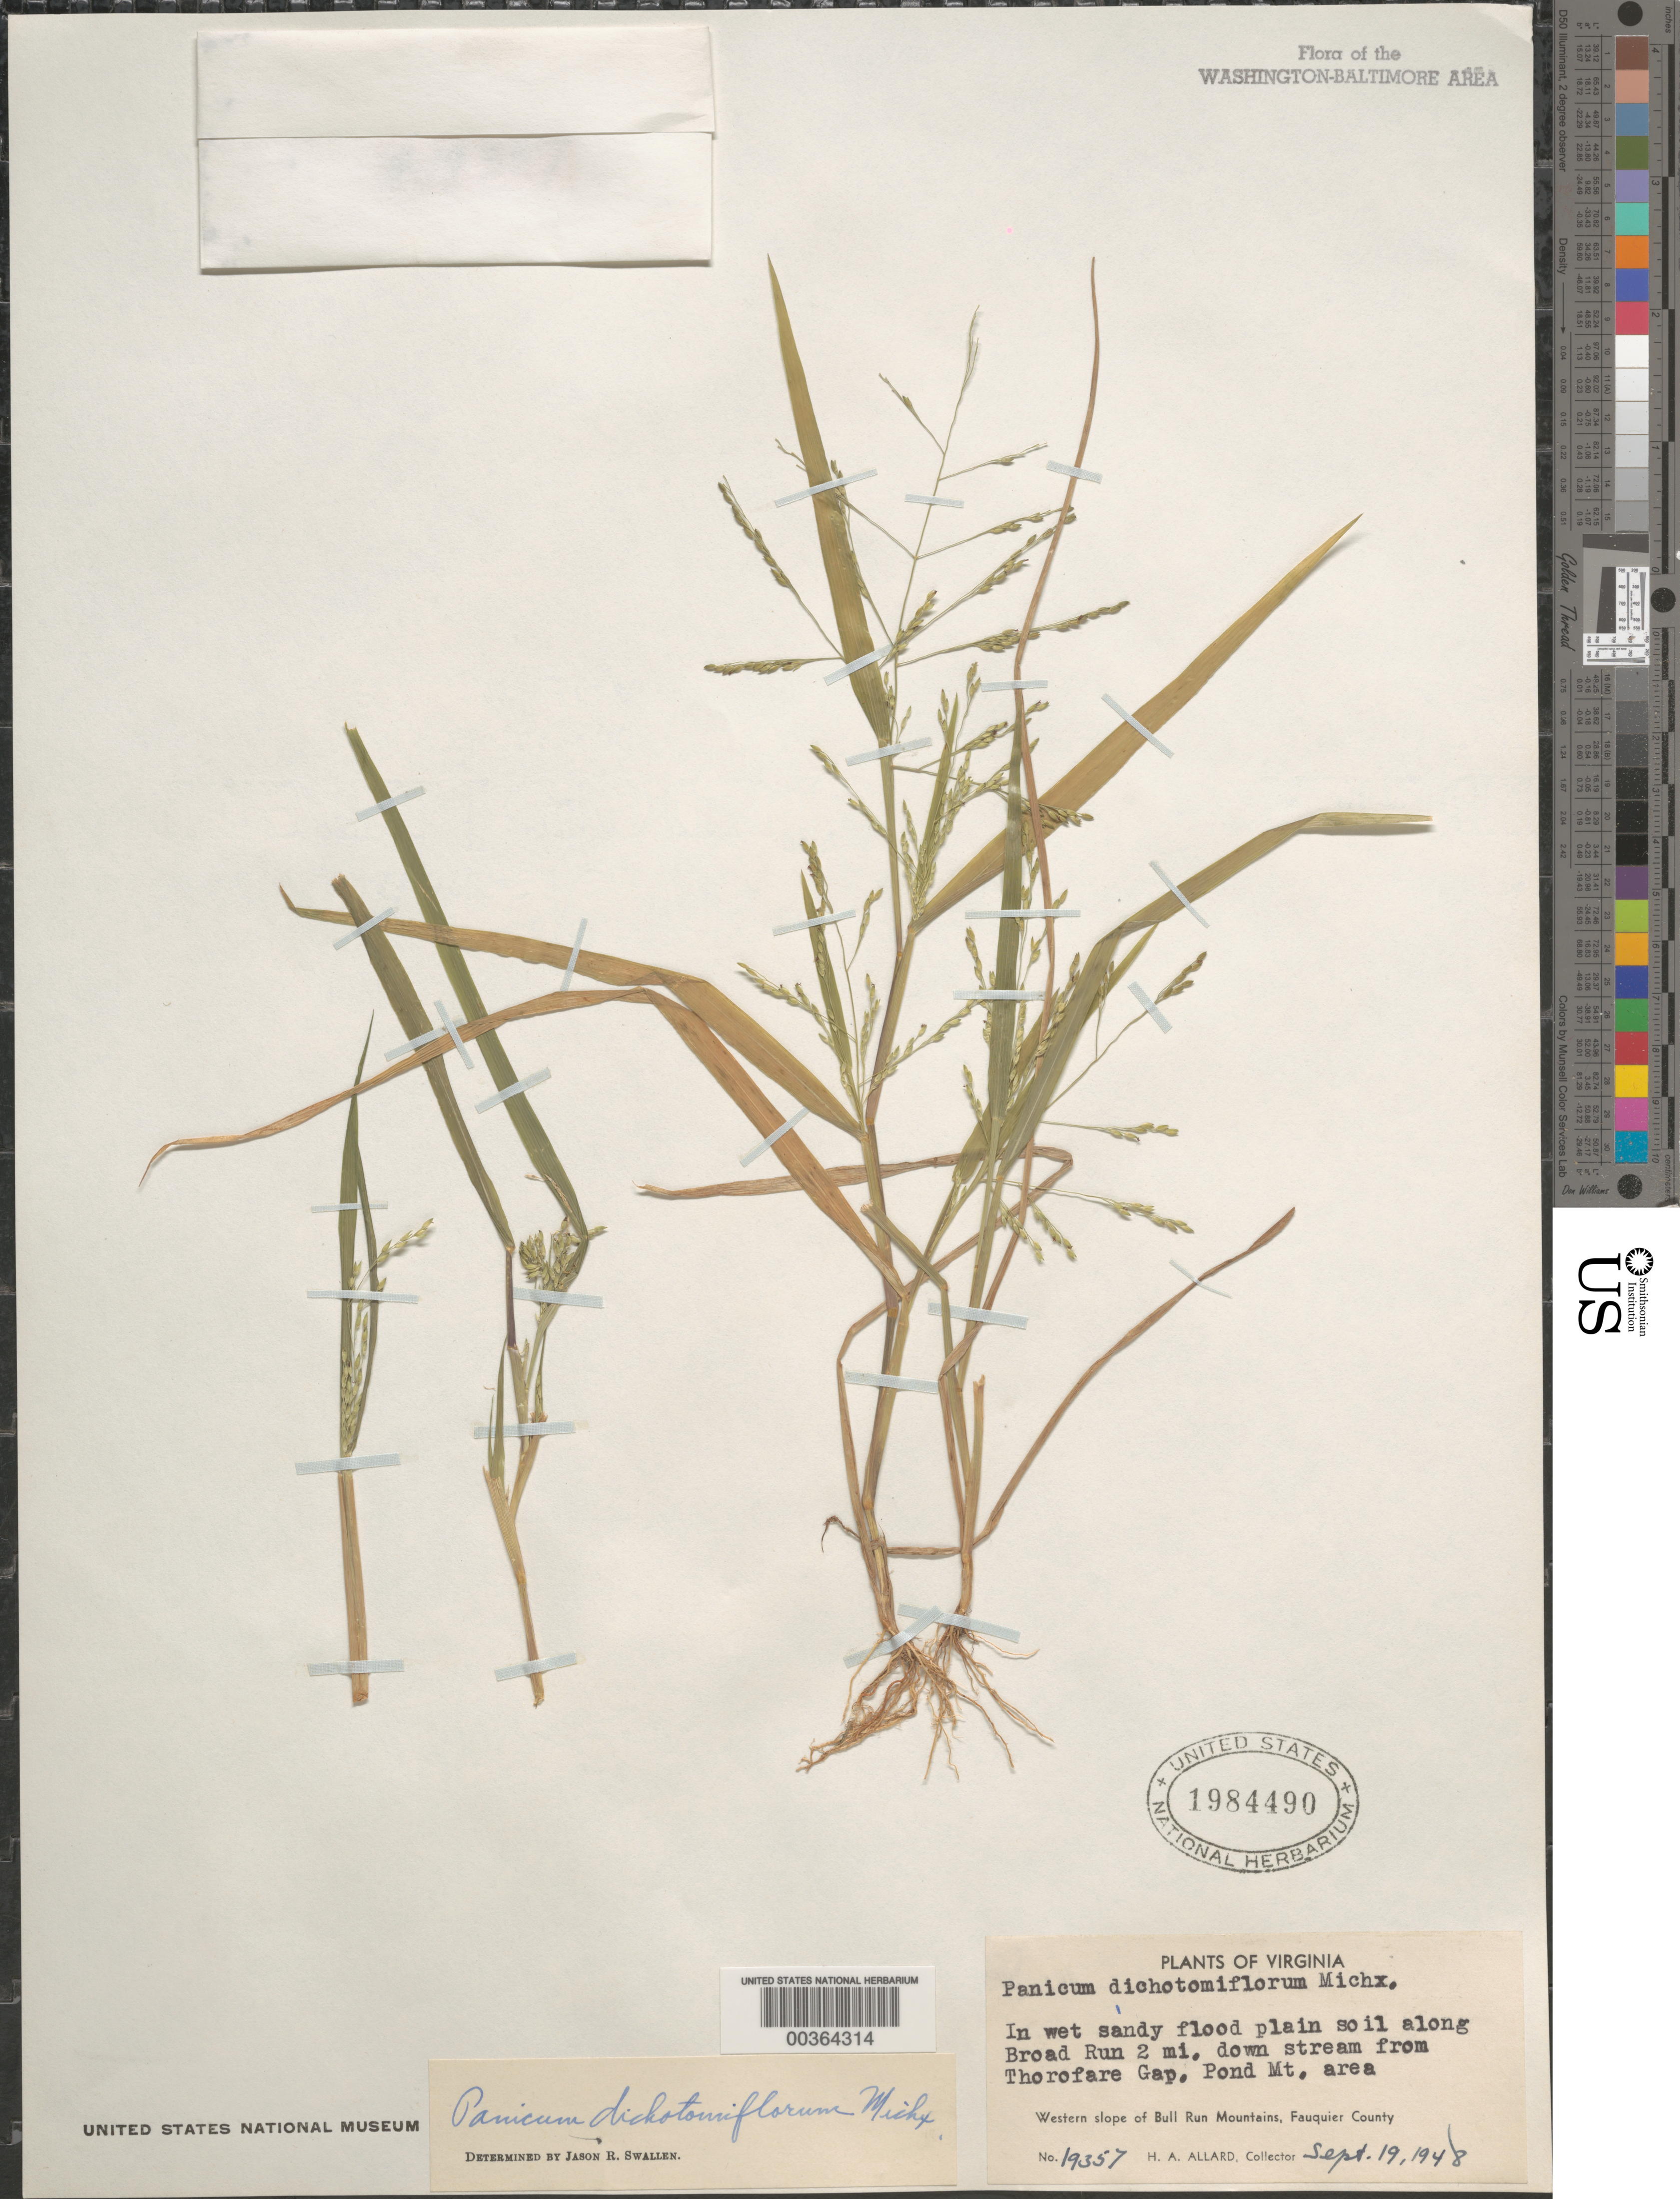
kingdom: Plantae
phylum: Tracheophyta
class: Liliopsida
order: Poales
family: Poaceae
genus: Panicum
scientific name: Panicum dichotomiflorum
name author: Michx.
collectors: H. A. Allard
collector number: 19357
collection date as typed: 19 Sep 1948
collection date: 1948-09-19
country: United States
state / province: Virginia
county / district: Fauquier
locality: Thorofare Gap, Pond Mt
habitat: On raw bare soil in excavated ground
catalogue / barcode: US 1984490